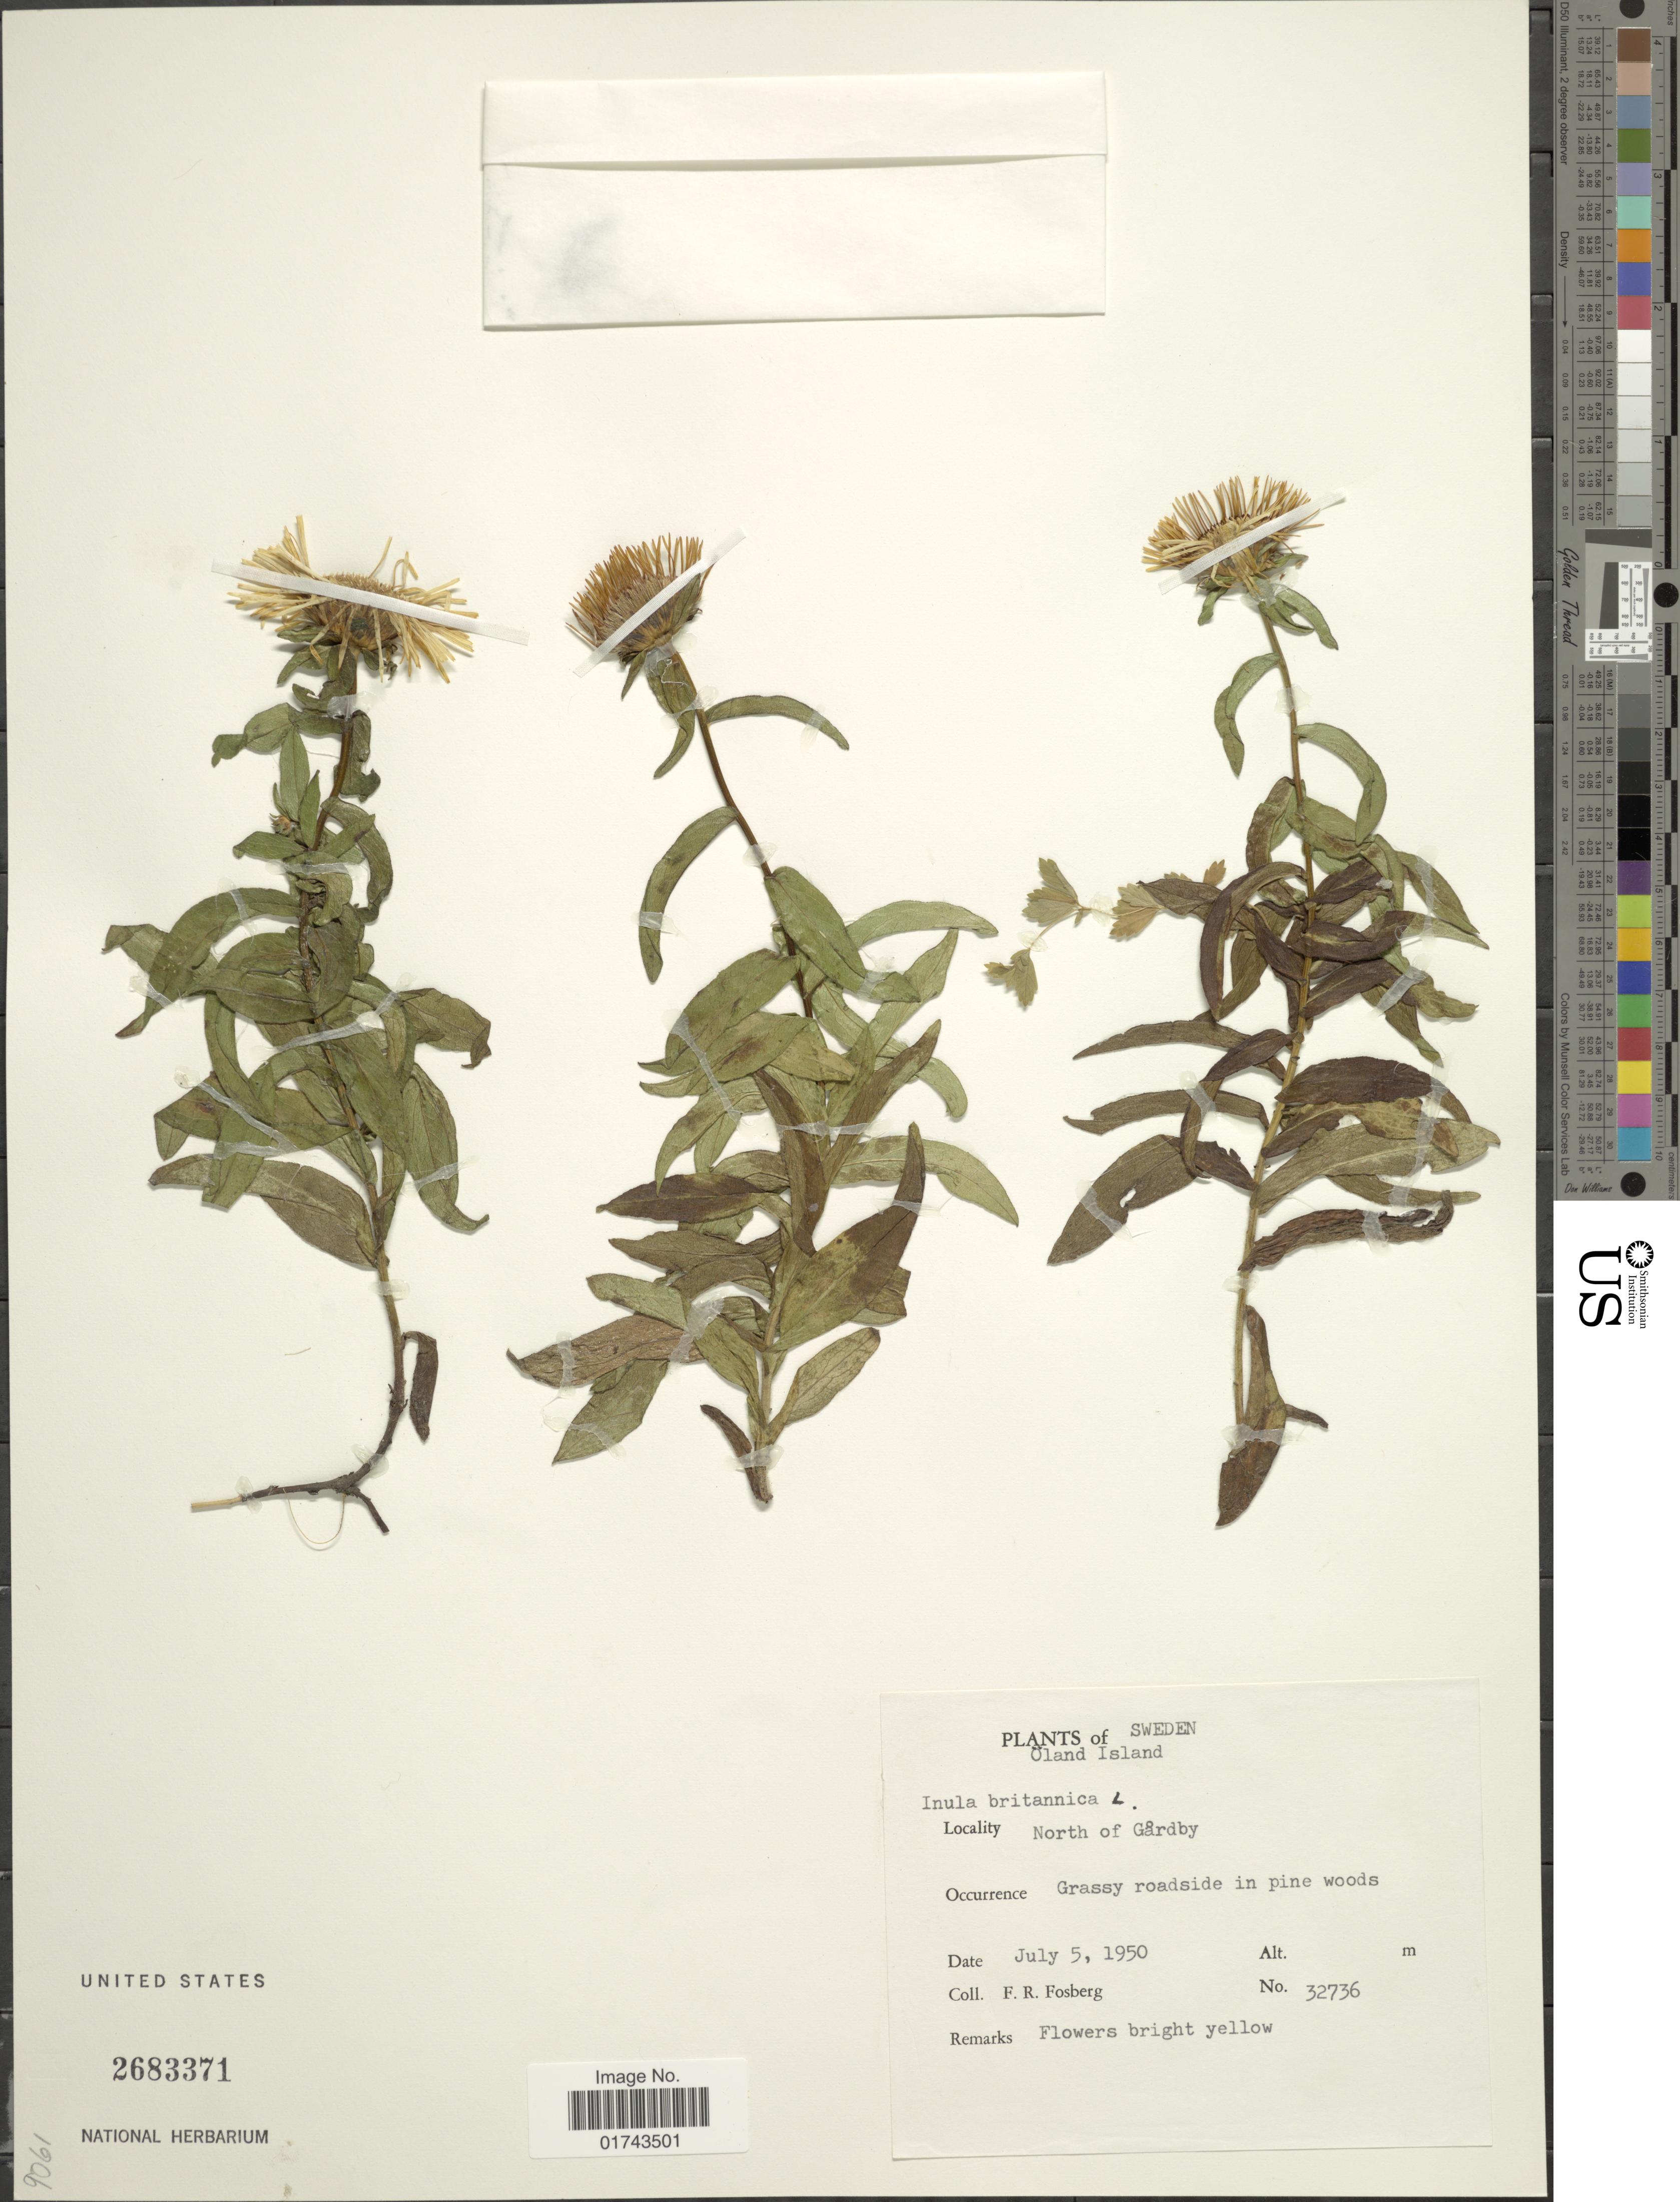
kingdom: Plantae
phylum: Tracheophyta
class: Magnoliopsida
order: Asterales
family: Asteraceae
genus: Inula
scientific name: Inula britannica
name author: L.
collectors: F. R. Fosberg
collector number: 32736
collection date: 1950-07-05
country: Sweden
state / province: Kalmar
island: Oland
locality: Oland Island, North of Gardby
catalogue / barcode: US 2683371